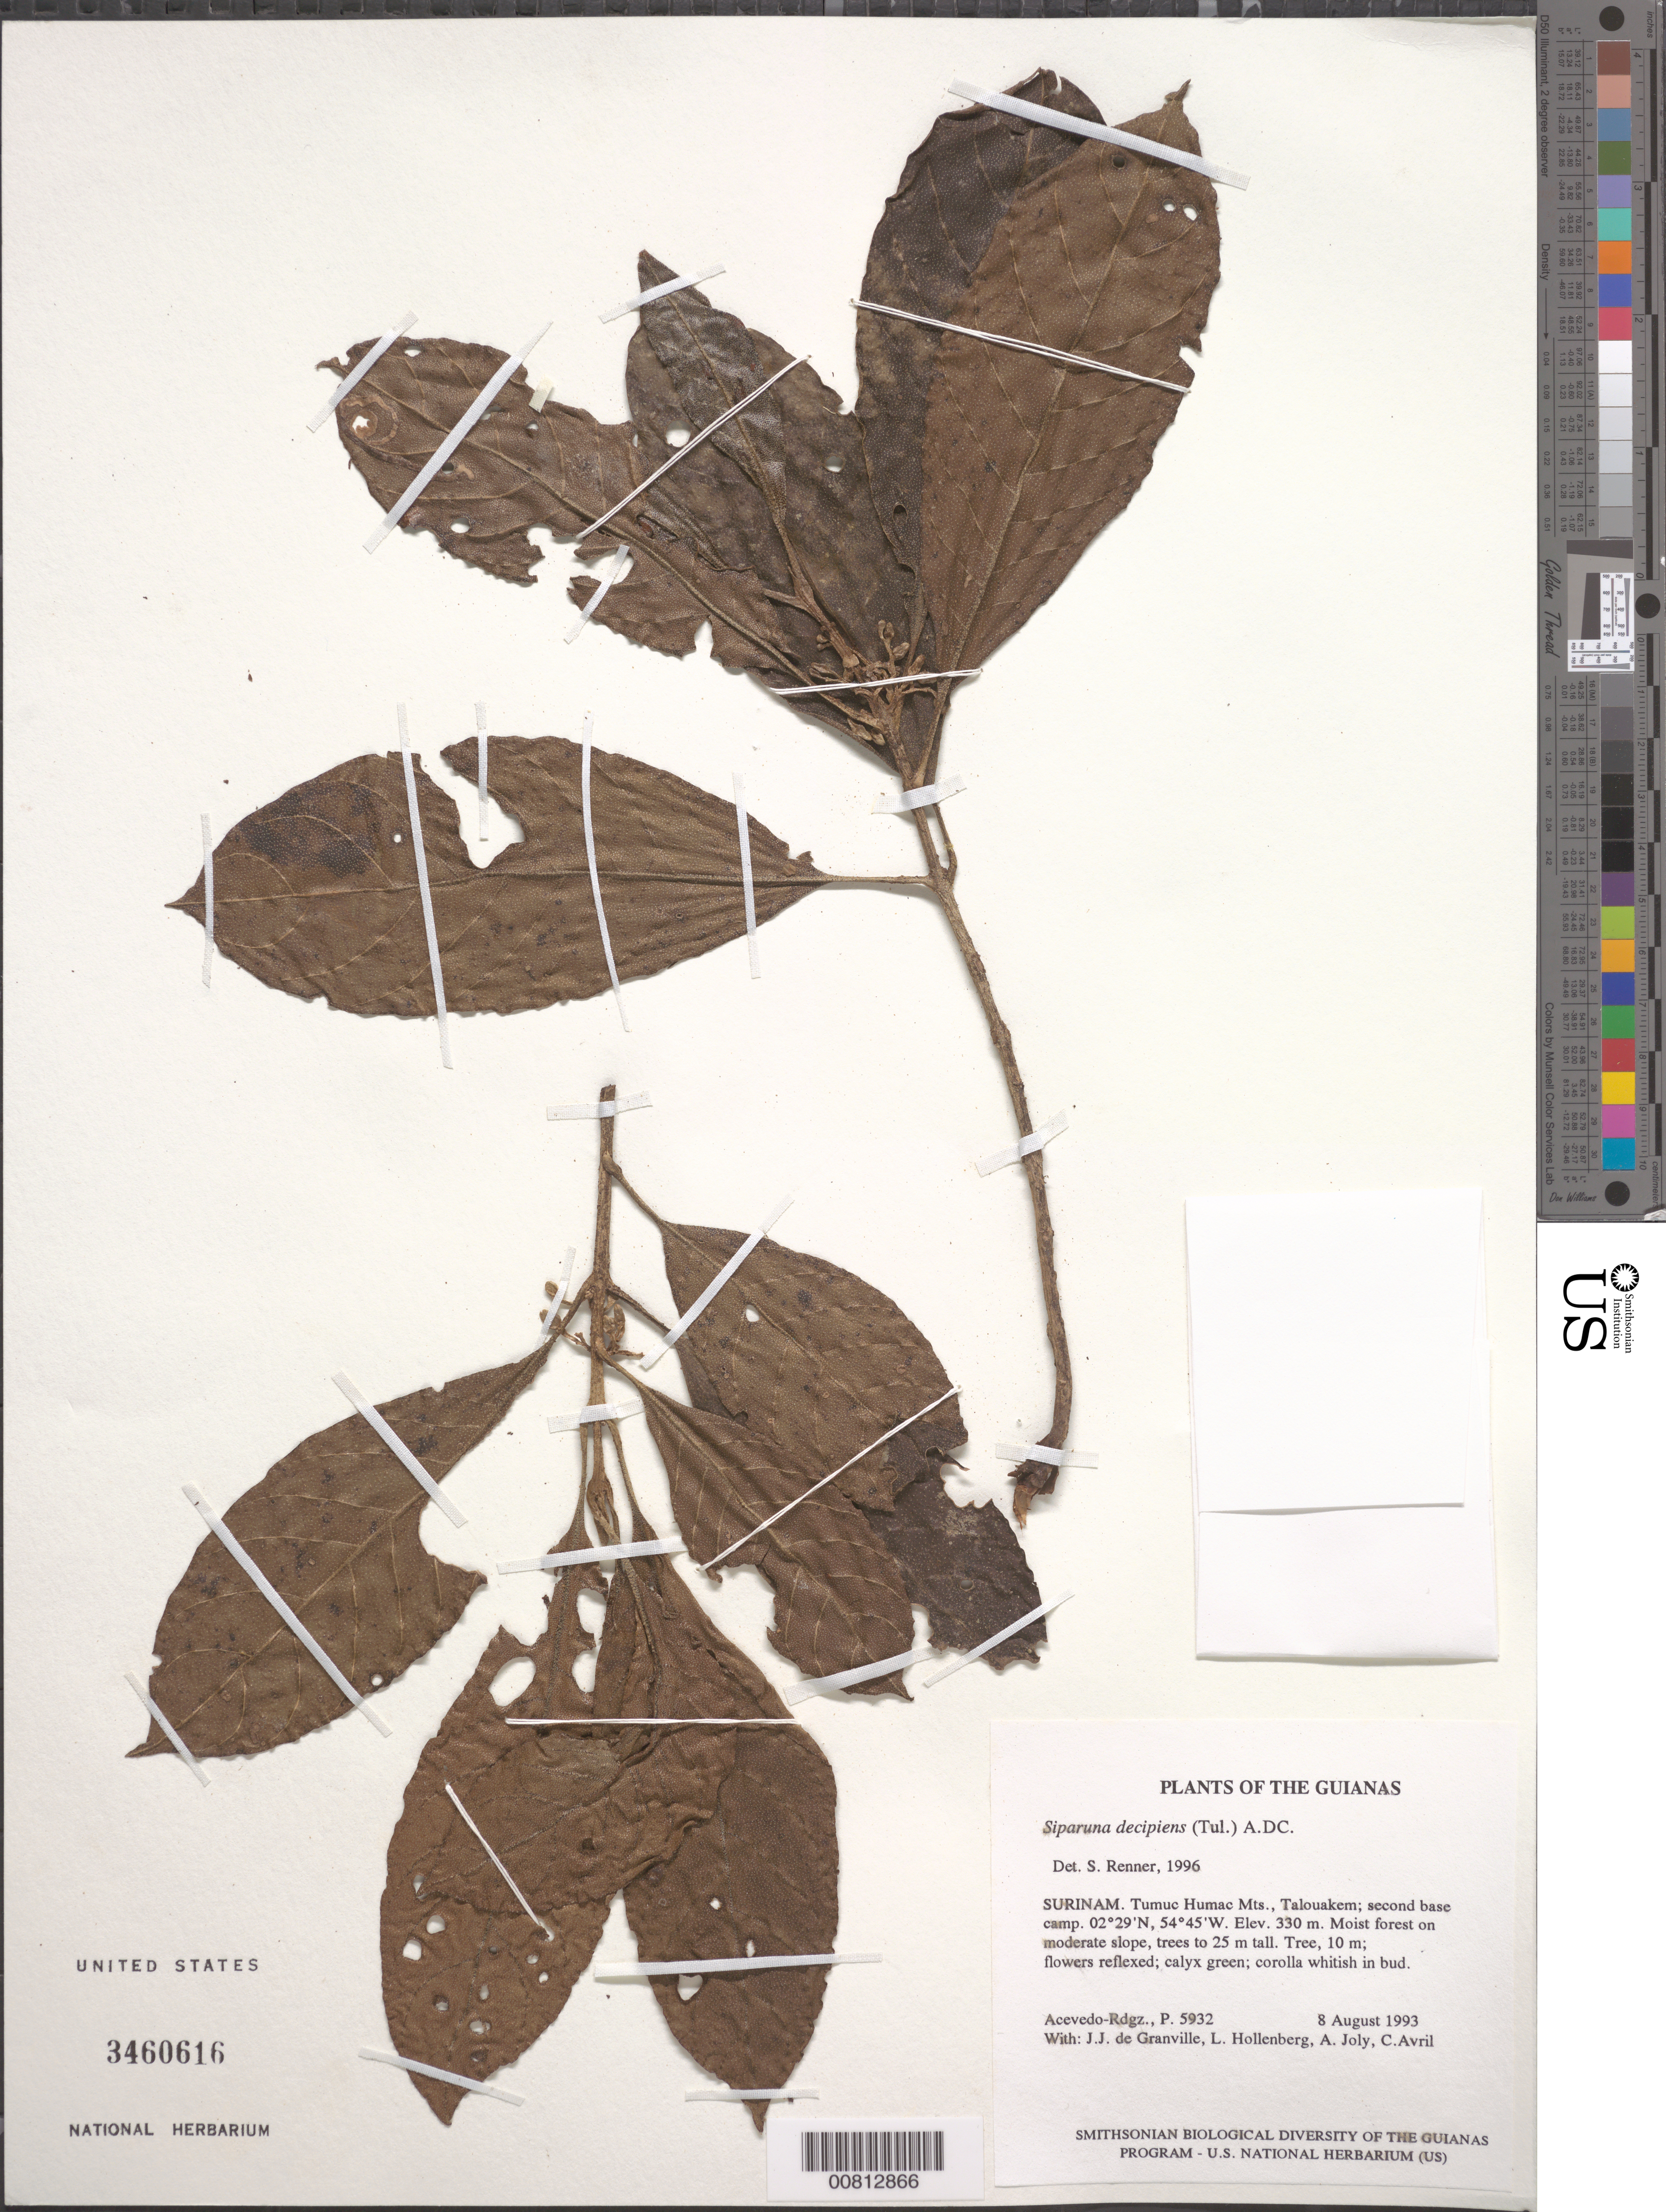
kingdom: Plantae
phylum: Tracheophyta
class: Magnoliopsida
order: Laurales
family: Siparunaceae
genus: Siparuna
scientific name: Siparuna decipiens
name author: (Tul.) A. DC.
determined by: Renner, S. S.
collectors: P. Acevedo-Rodr., J.-J. de Granville, A. Boyer, C. Avril de Maria & L. Hollenberg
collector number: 5932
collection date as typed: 08 Aug 1993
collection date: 1993-08-08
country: Suriname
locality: Tumuc Humac Mts., Talouakem; second base camp.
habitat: Moist forest on moderate slope, trees to 25 m tall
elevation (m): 330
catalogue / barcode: US 3460616